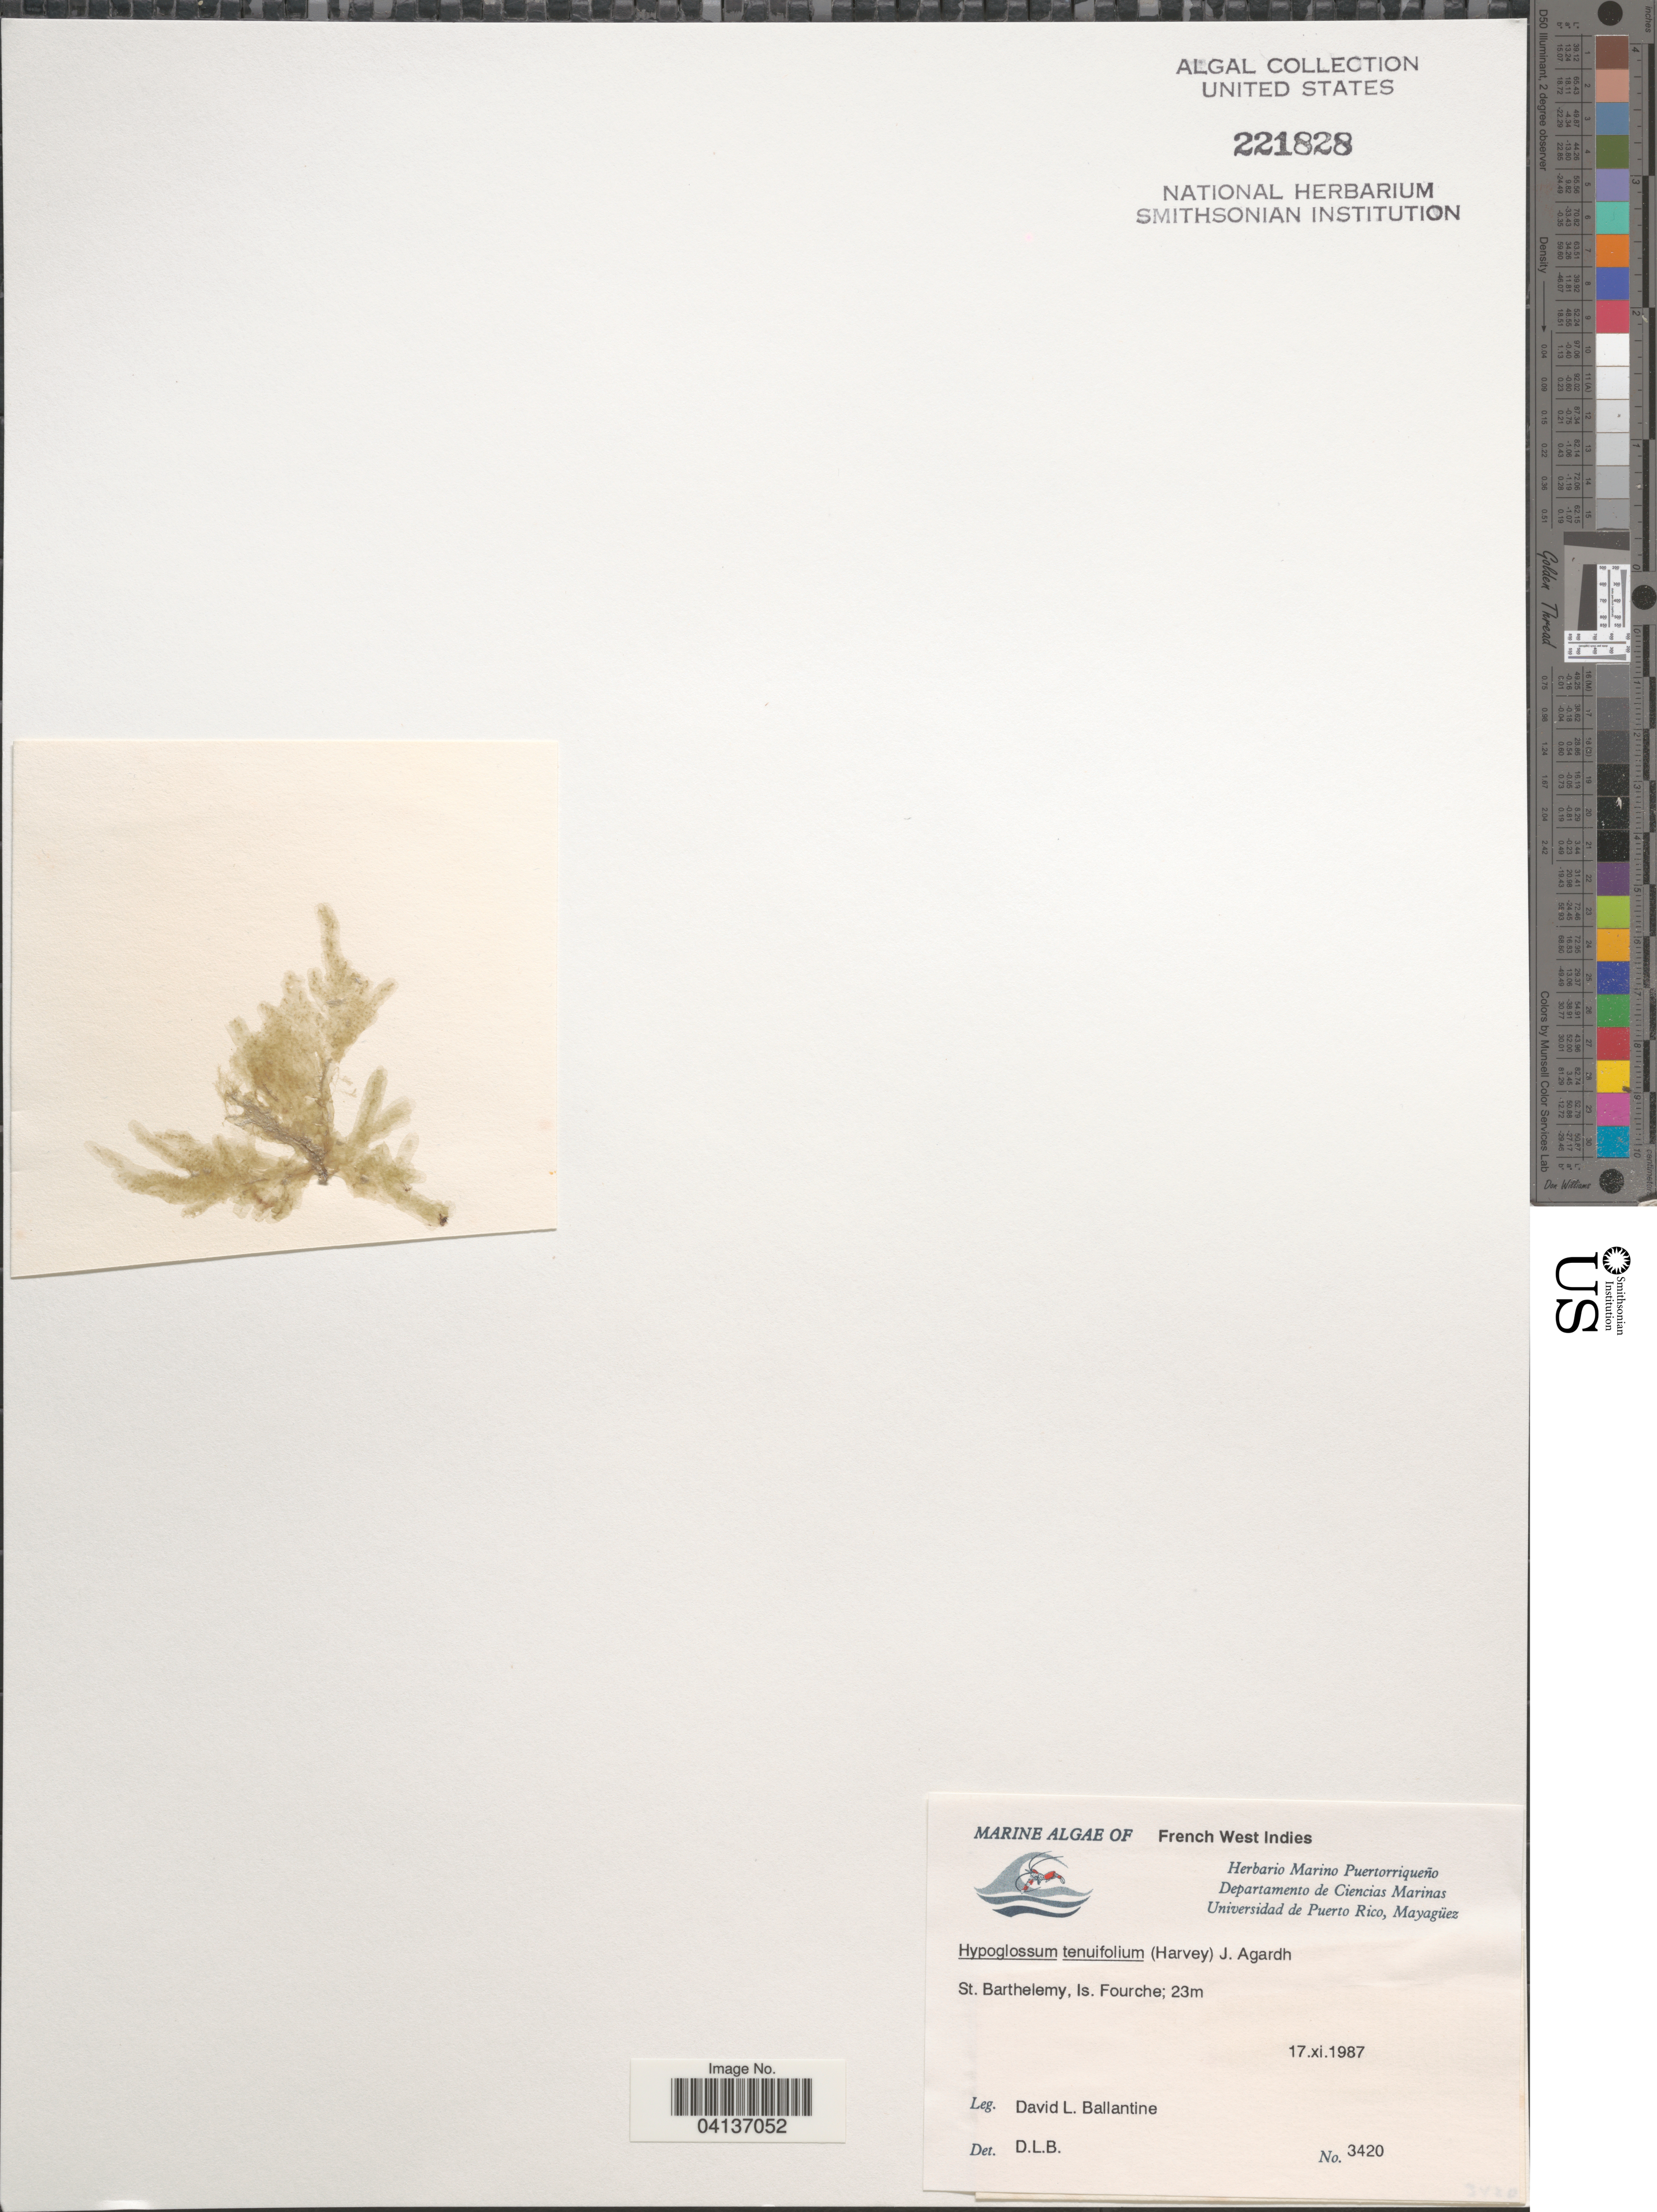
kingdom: Plantae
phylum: Rhodophyta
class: Florideophyceae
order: Ceramiales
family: Delesseriaceae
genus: Hypoglossum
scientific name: Hypoglossum tenuifolium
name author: (Harv.) J. Agardh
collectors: D.L. Ballantine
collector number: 3420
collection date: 1987-11-17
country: Saint Barthélemy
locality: French West Indies. Is. Fourche.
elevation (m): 23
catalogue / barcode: US 221828